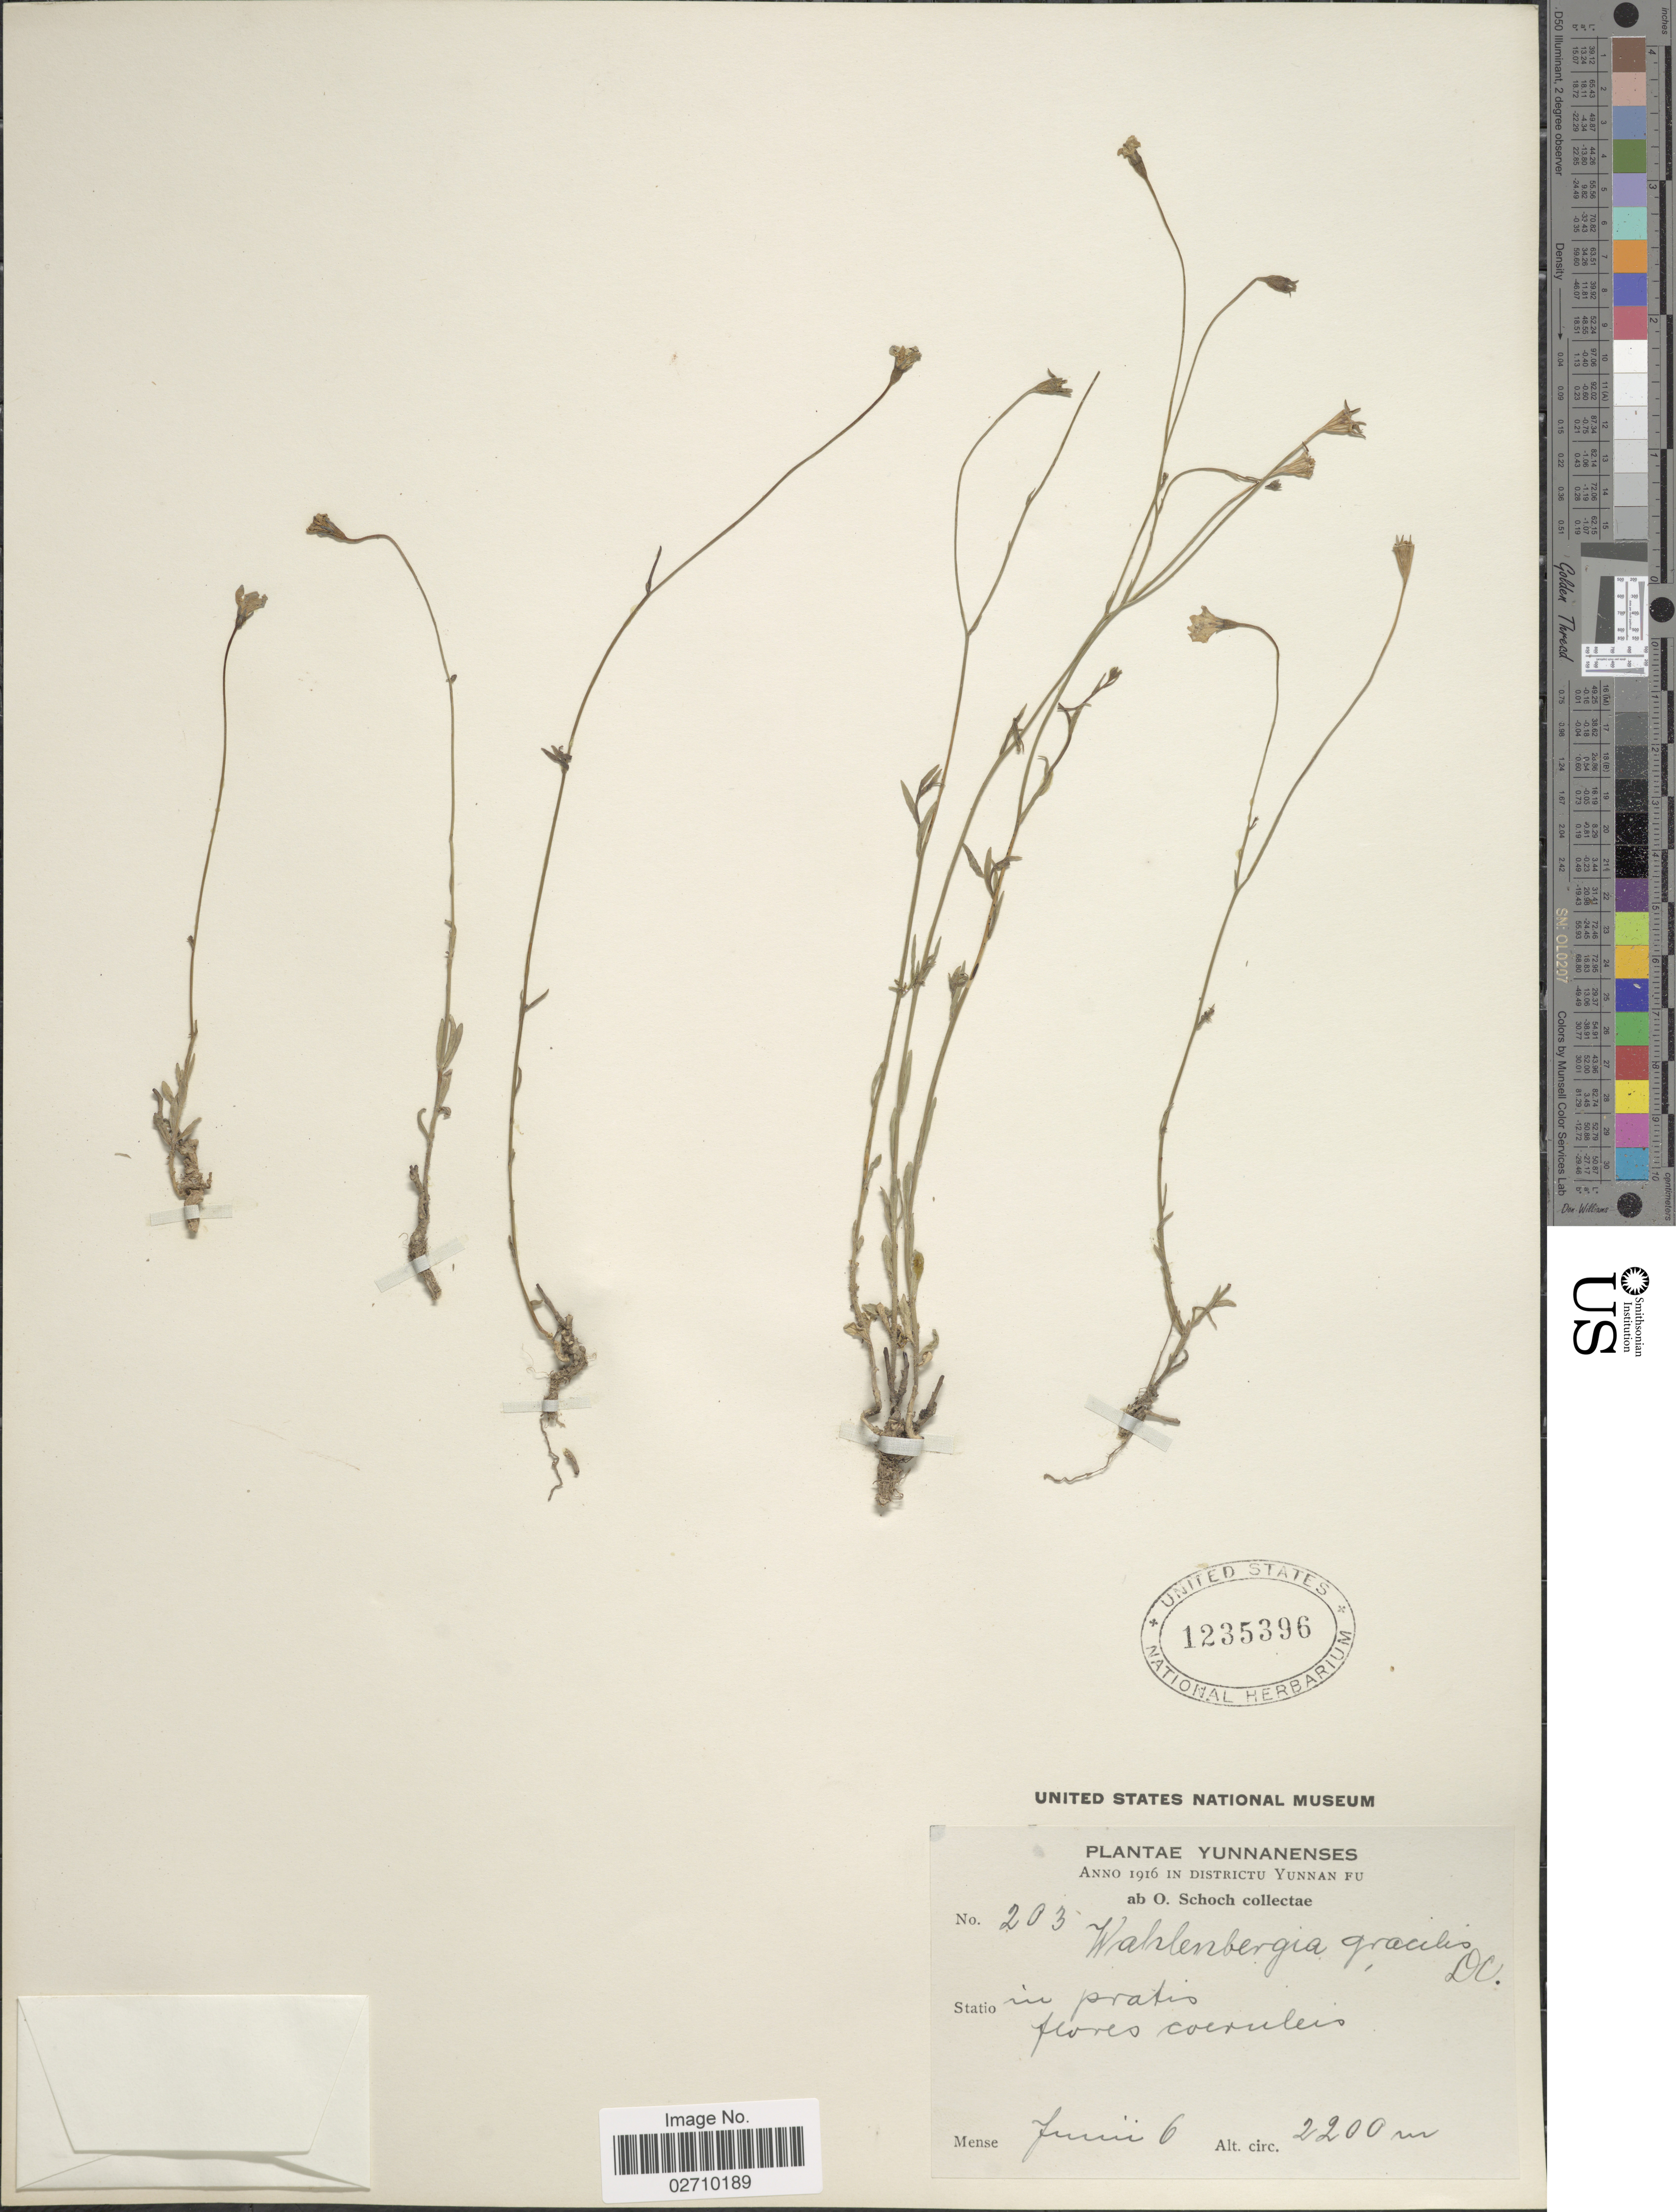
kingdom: Plantae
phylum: Tracheophyta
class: Magnoliopsida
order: Asterales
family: Campanulaceae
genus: Wahlenbergia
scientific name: Wahlenbergia gracilis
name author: A. DC.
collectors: O. Schoch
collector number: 203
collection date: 1916-06-06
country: China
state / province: Yunnan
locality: Districtu Yunnan Fu.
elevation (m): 2200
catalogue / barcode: US 1235396